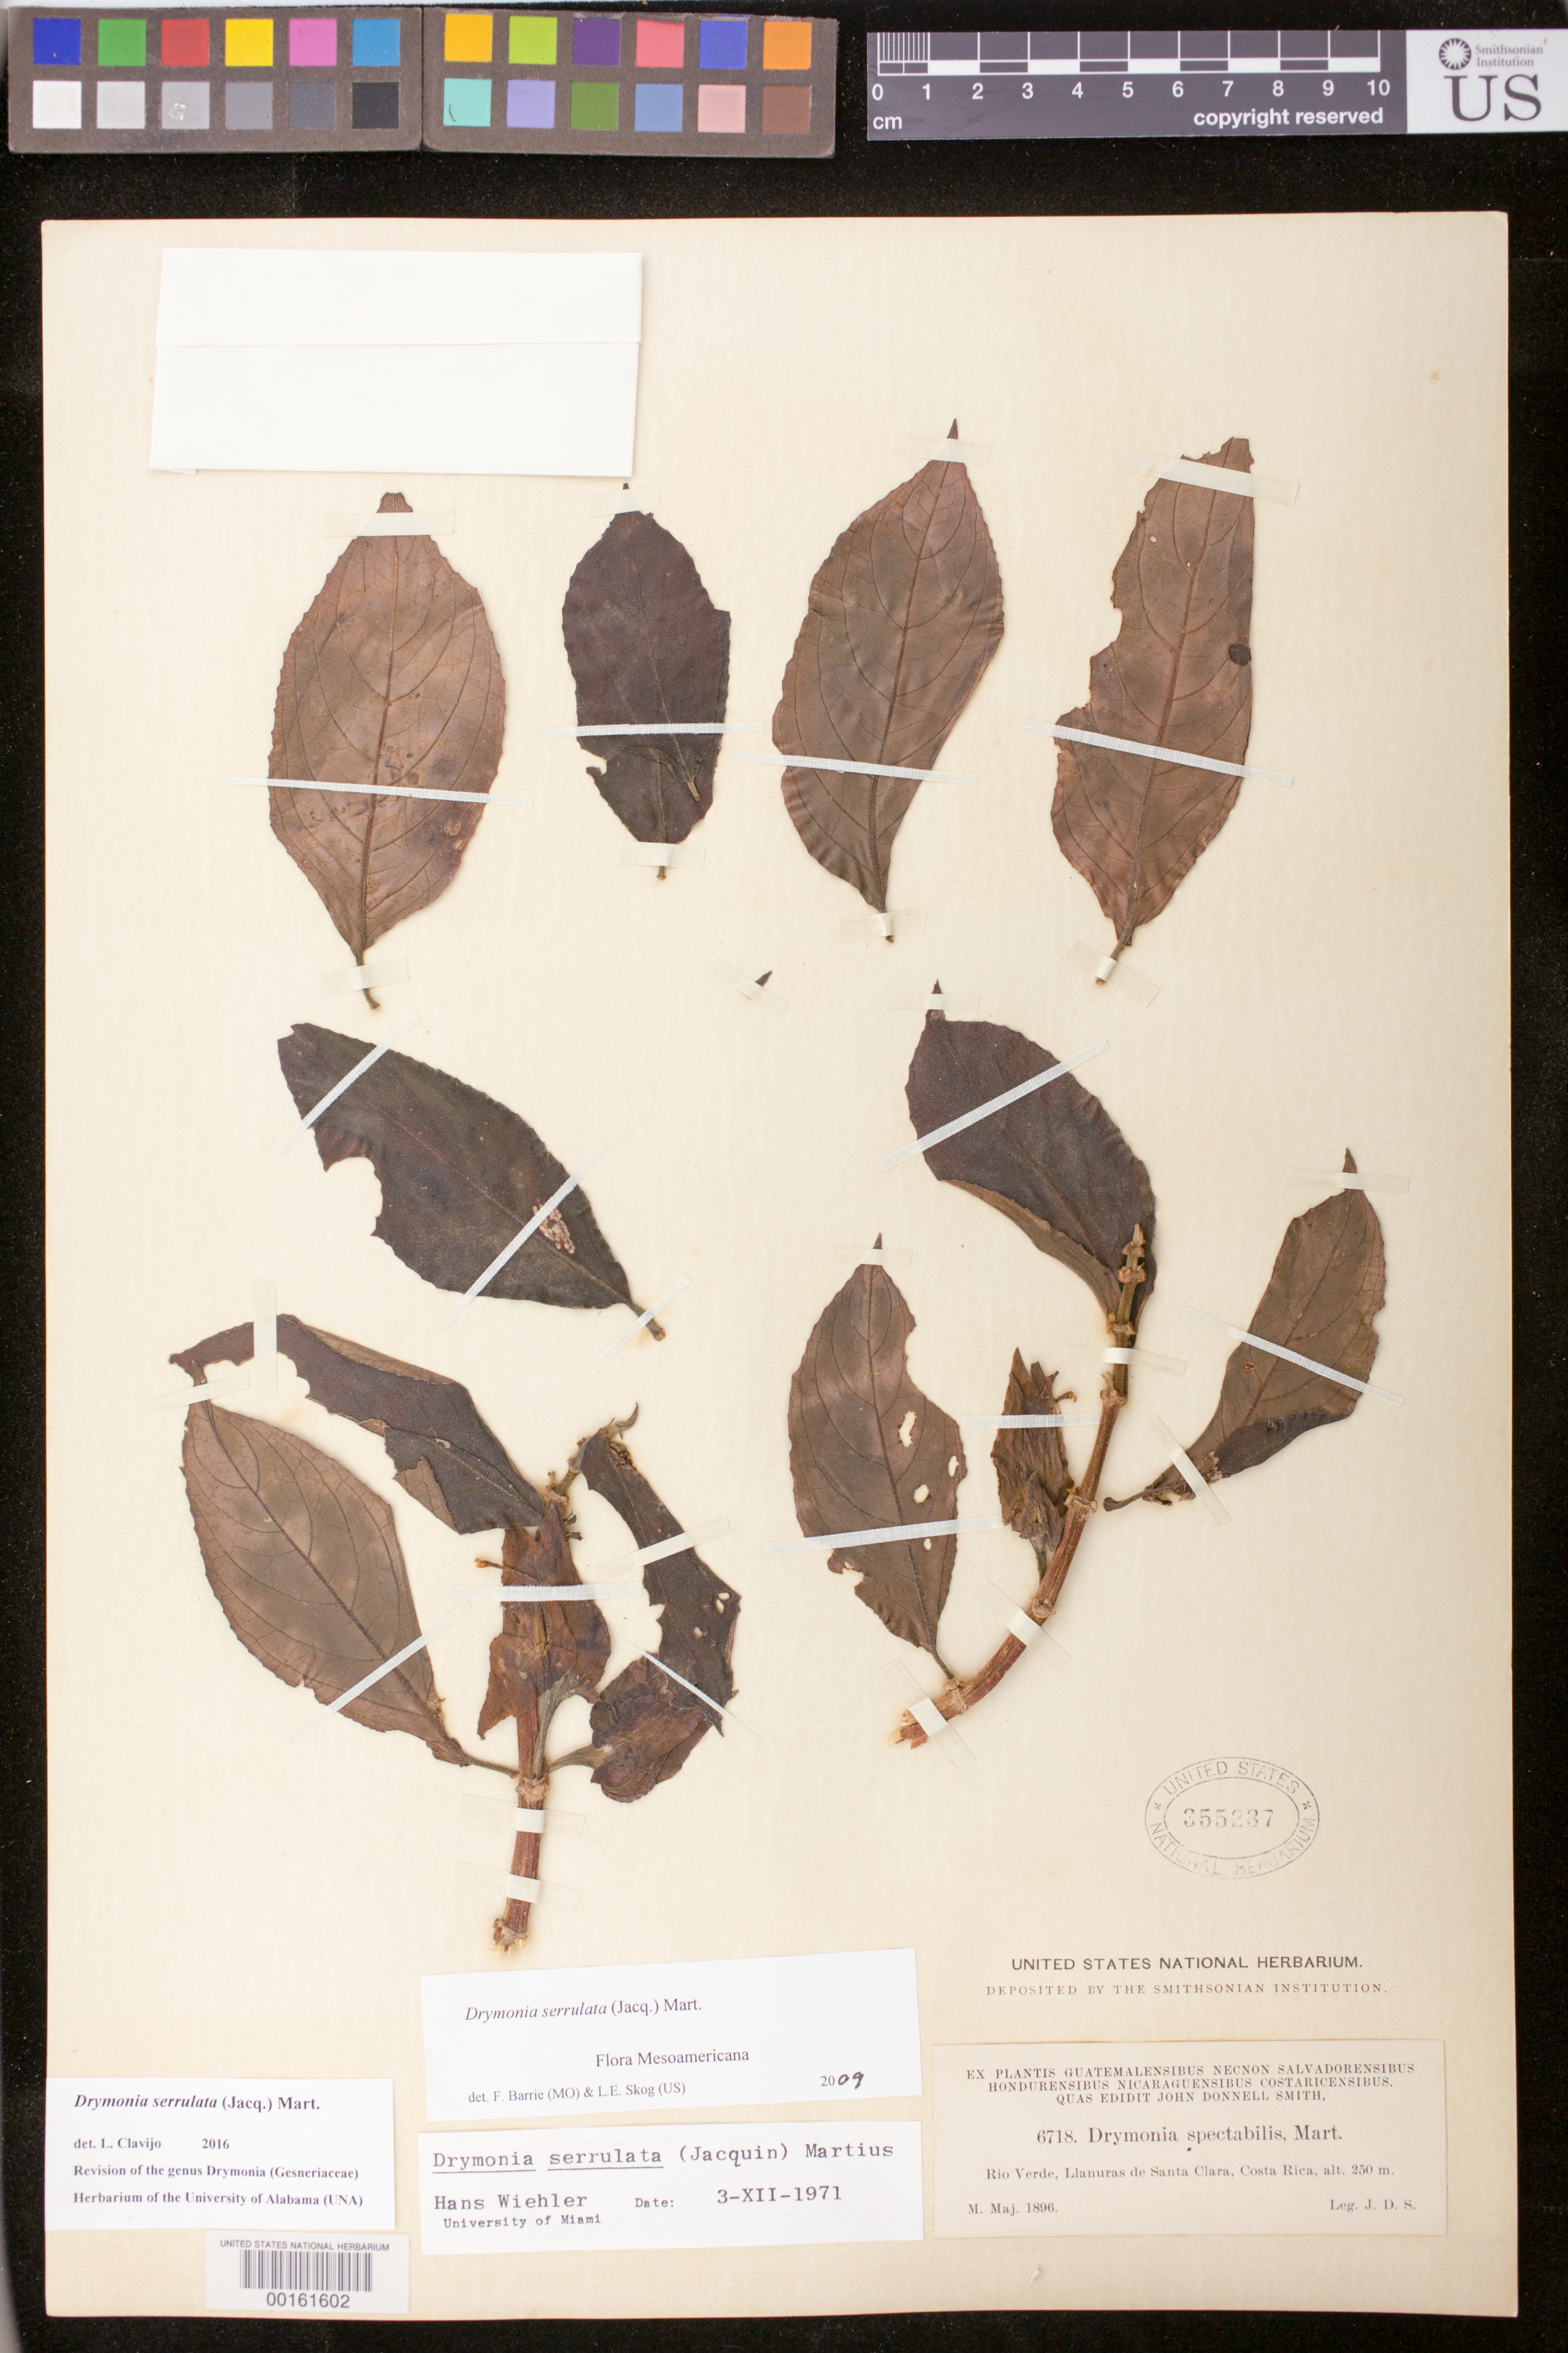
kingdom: Plantae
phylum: Tracheophyta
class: Magnoliopsida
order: Lamiales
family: Gesneriaceae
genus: Drymonia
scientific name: Drymonia serrulata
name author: (Jacq.) Mart.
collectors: J. Donnell Smith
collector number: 6718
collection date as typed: May 1896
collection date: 1896-05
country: Costa Rica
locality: Rio Verde, Llanuras de Santa Clara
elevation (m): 250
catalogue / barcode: US 355237